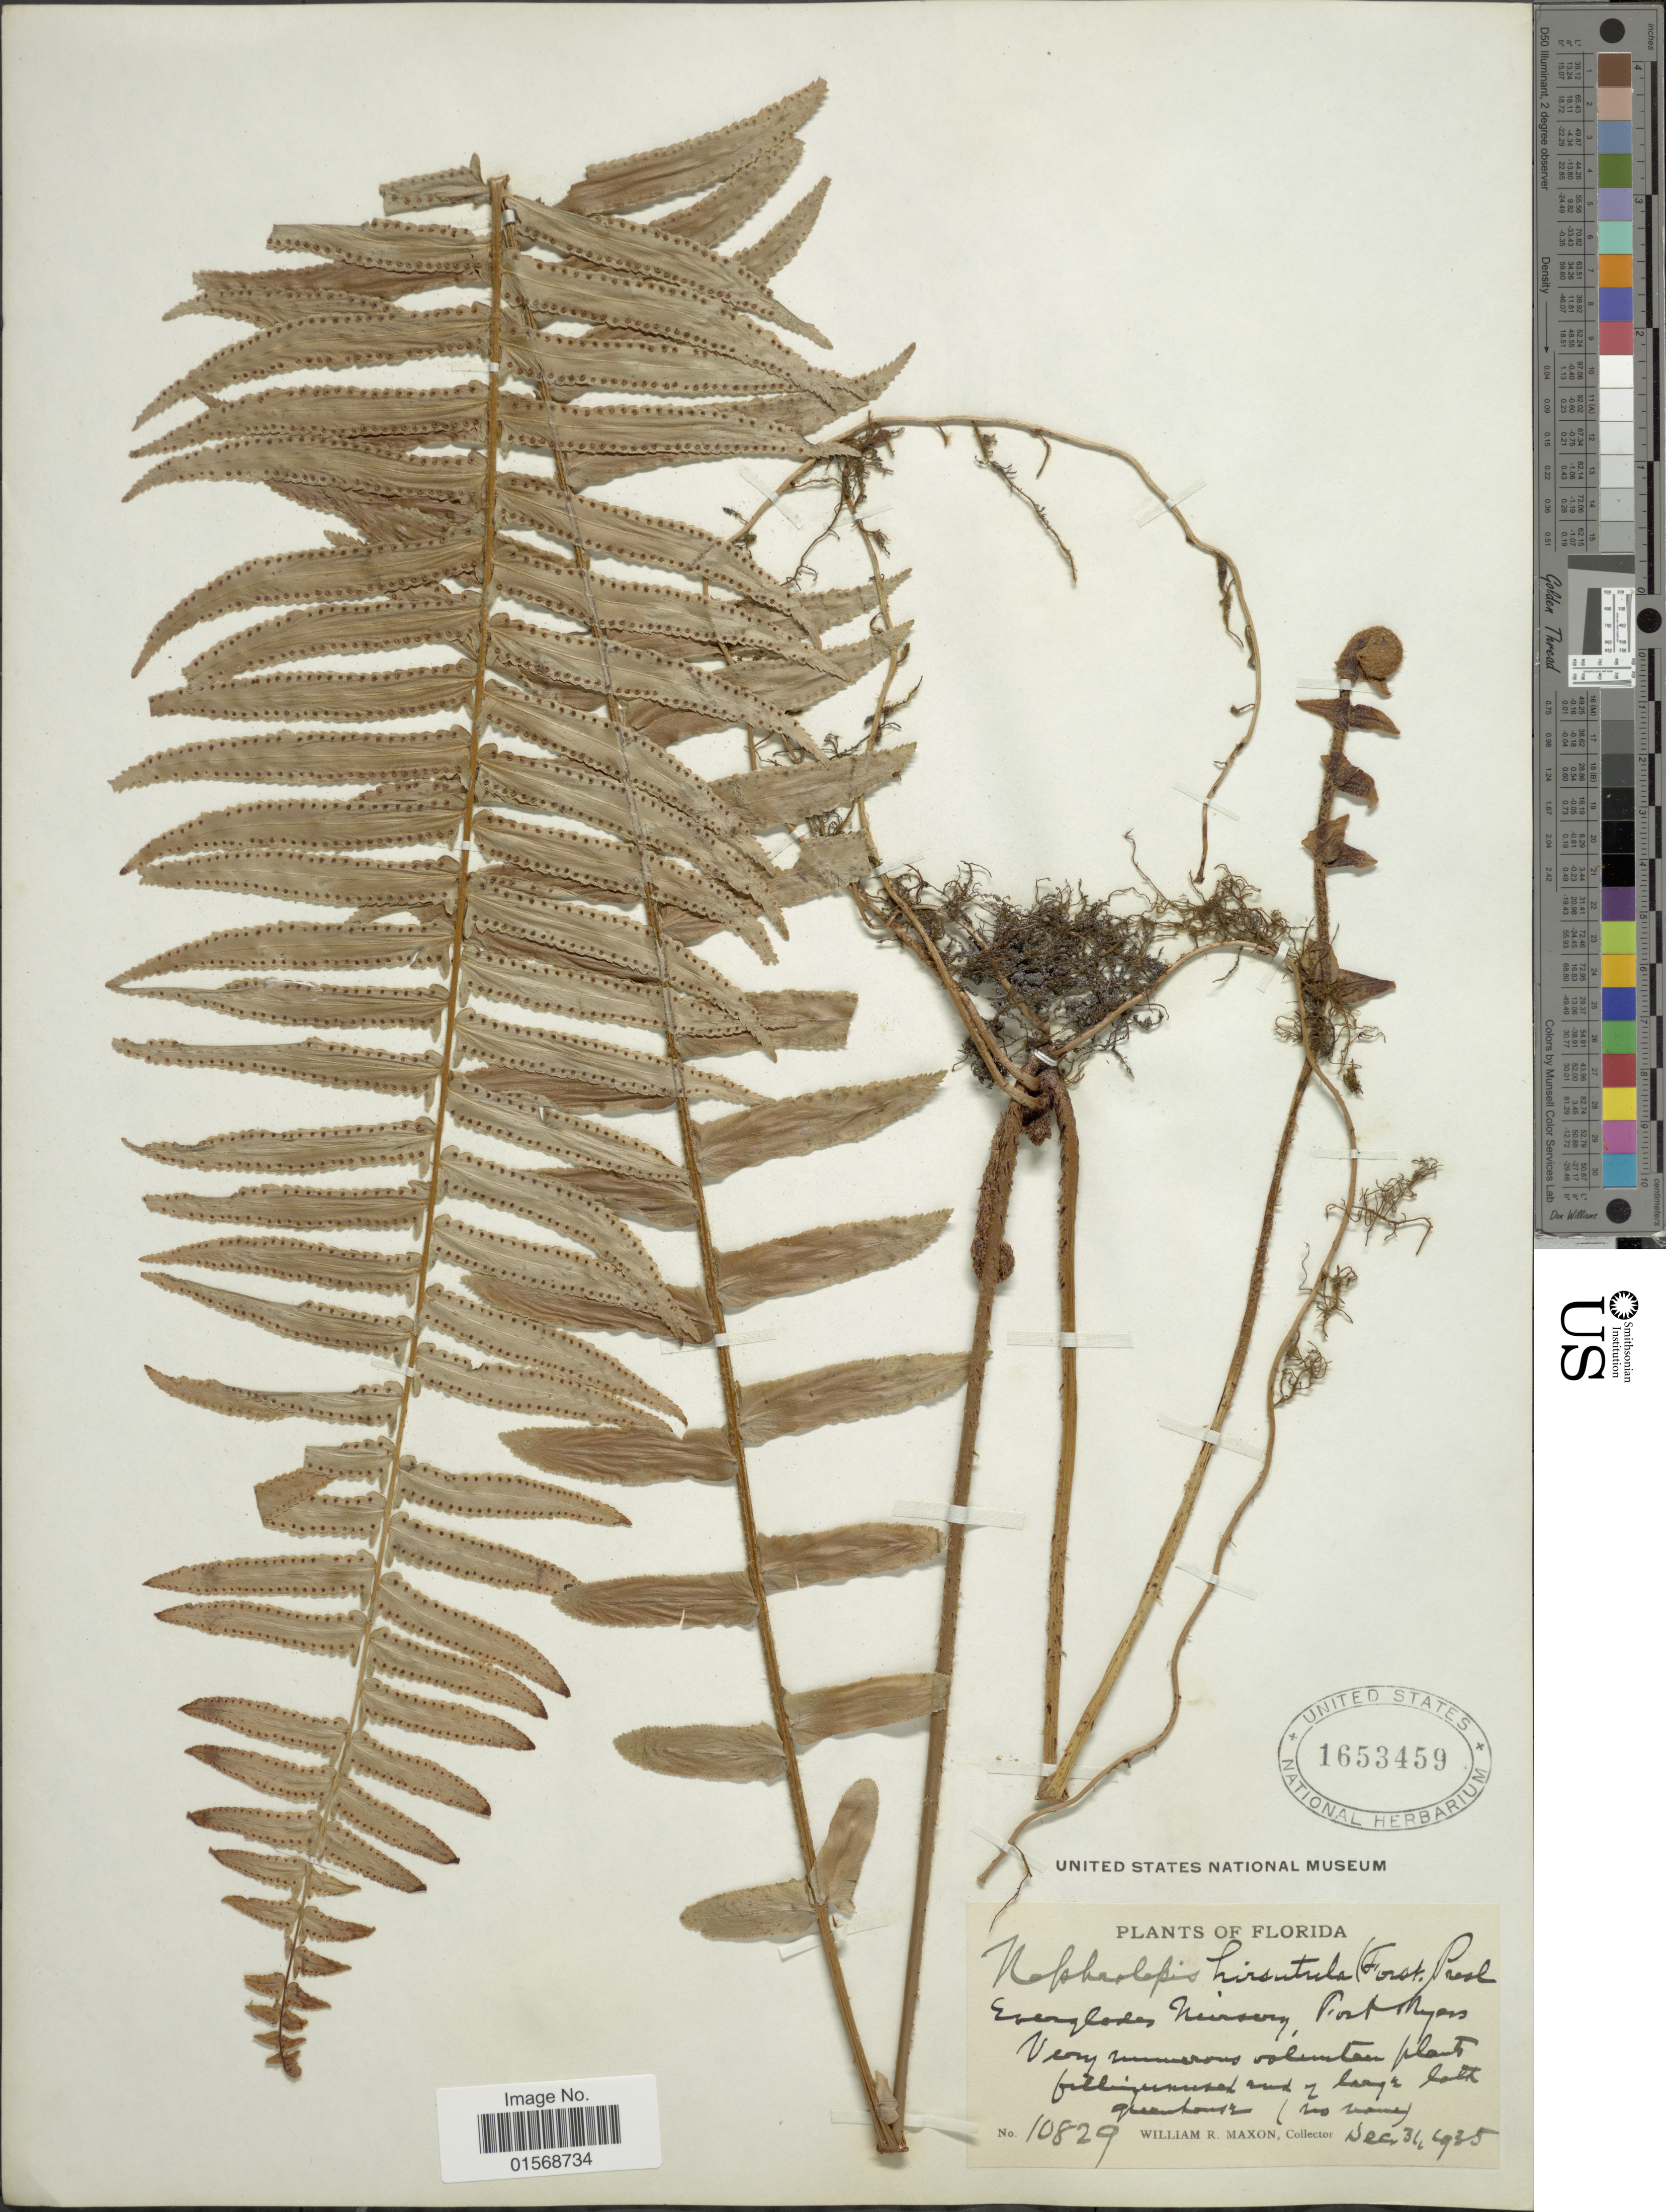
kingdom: Plantae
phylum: Tracheophyta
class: Polypodiopsida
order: Polypodiales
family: Nephrolepidaceae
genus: Nephrolepis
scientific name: Nephrolepis multiflora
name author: (Roxb.) F.M. Jarrett ex C.V. Morton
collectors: W. R. Maxon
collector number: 10829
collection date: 1935-12-31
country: United States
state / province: Florida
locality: Florida, Everglades Nursery, Fort Myers.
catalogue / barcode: US 1653459